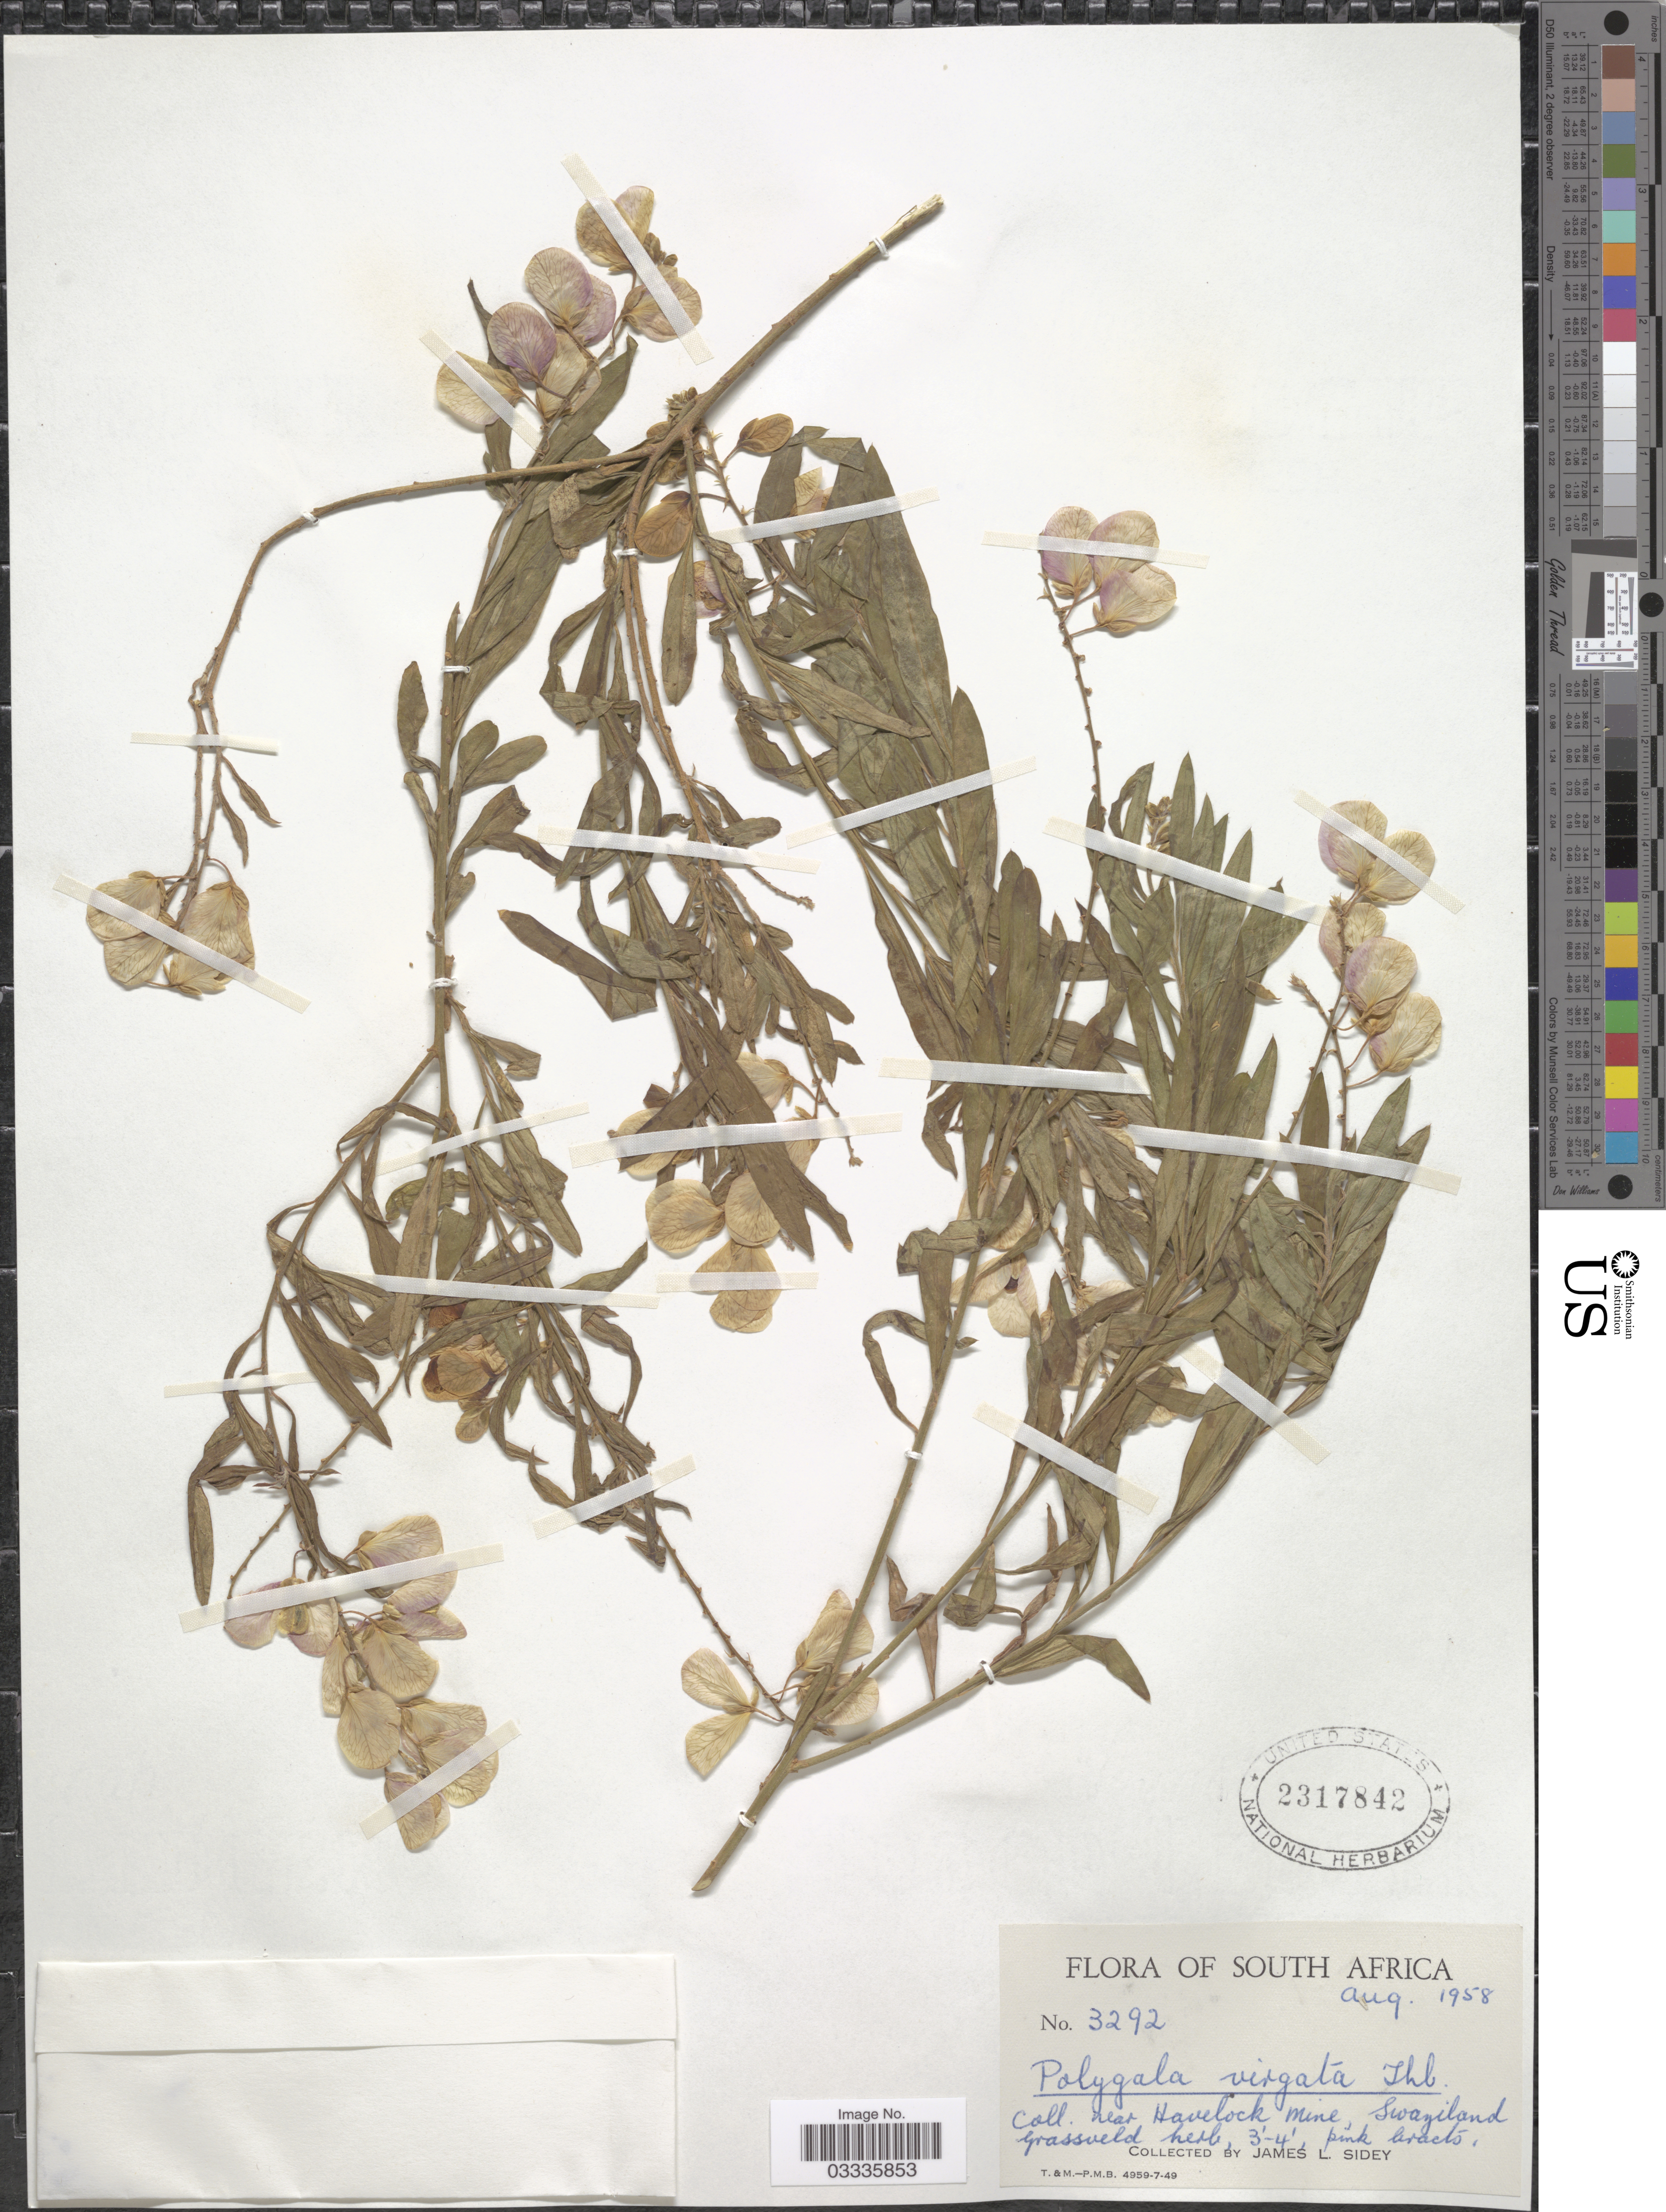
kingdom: Plantae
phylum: Tracheophyta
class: Magnoliopsida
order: Fabales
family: Polygalaceae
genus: Polygala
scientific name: Polygala virgata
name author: Thunb.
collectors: J. L. Sidey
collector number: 3292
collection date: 1958-08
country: Eswatini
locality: Near Havelock Mine.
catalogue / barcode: US 2317842